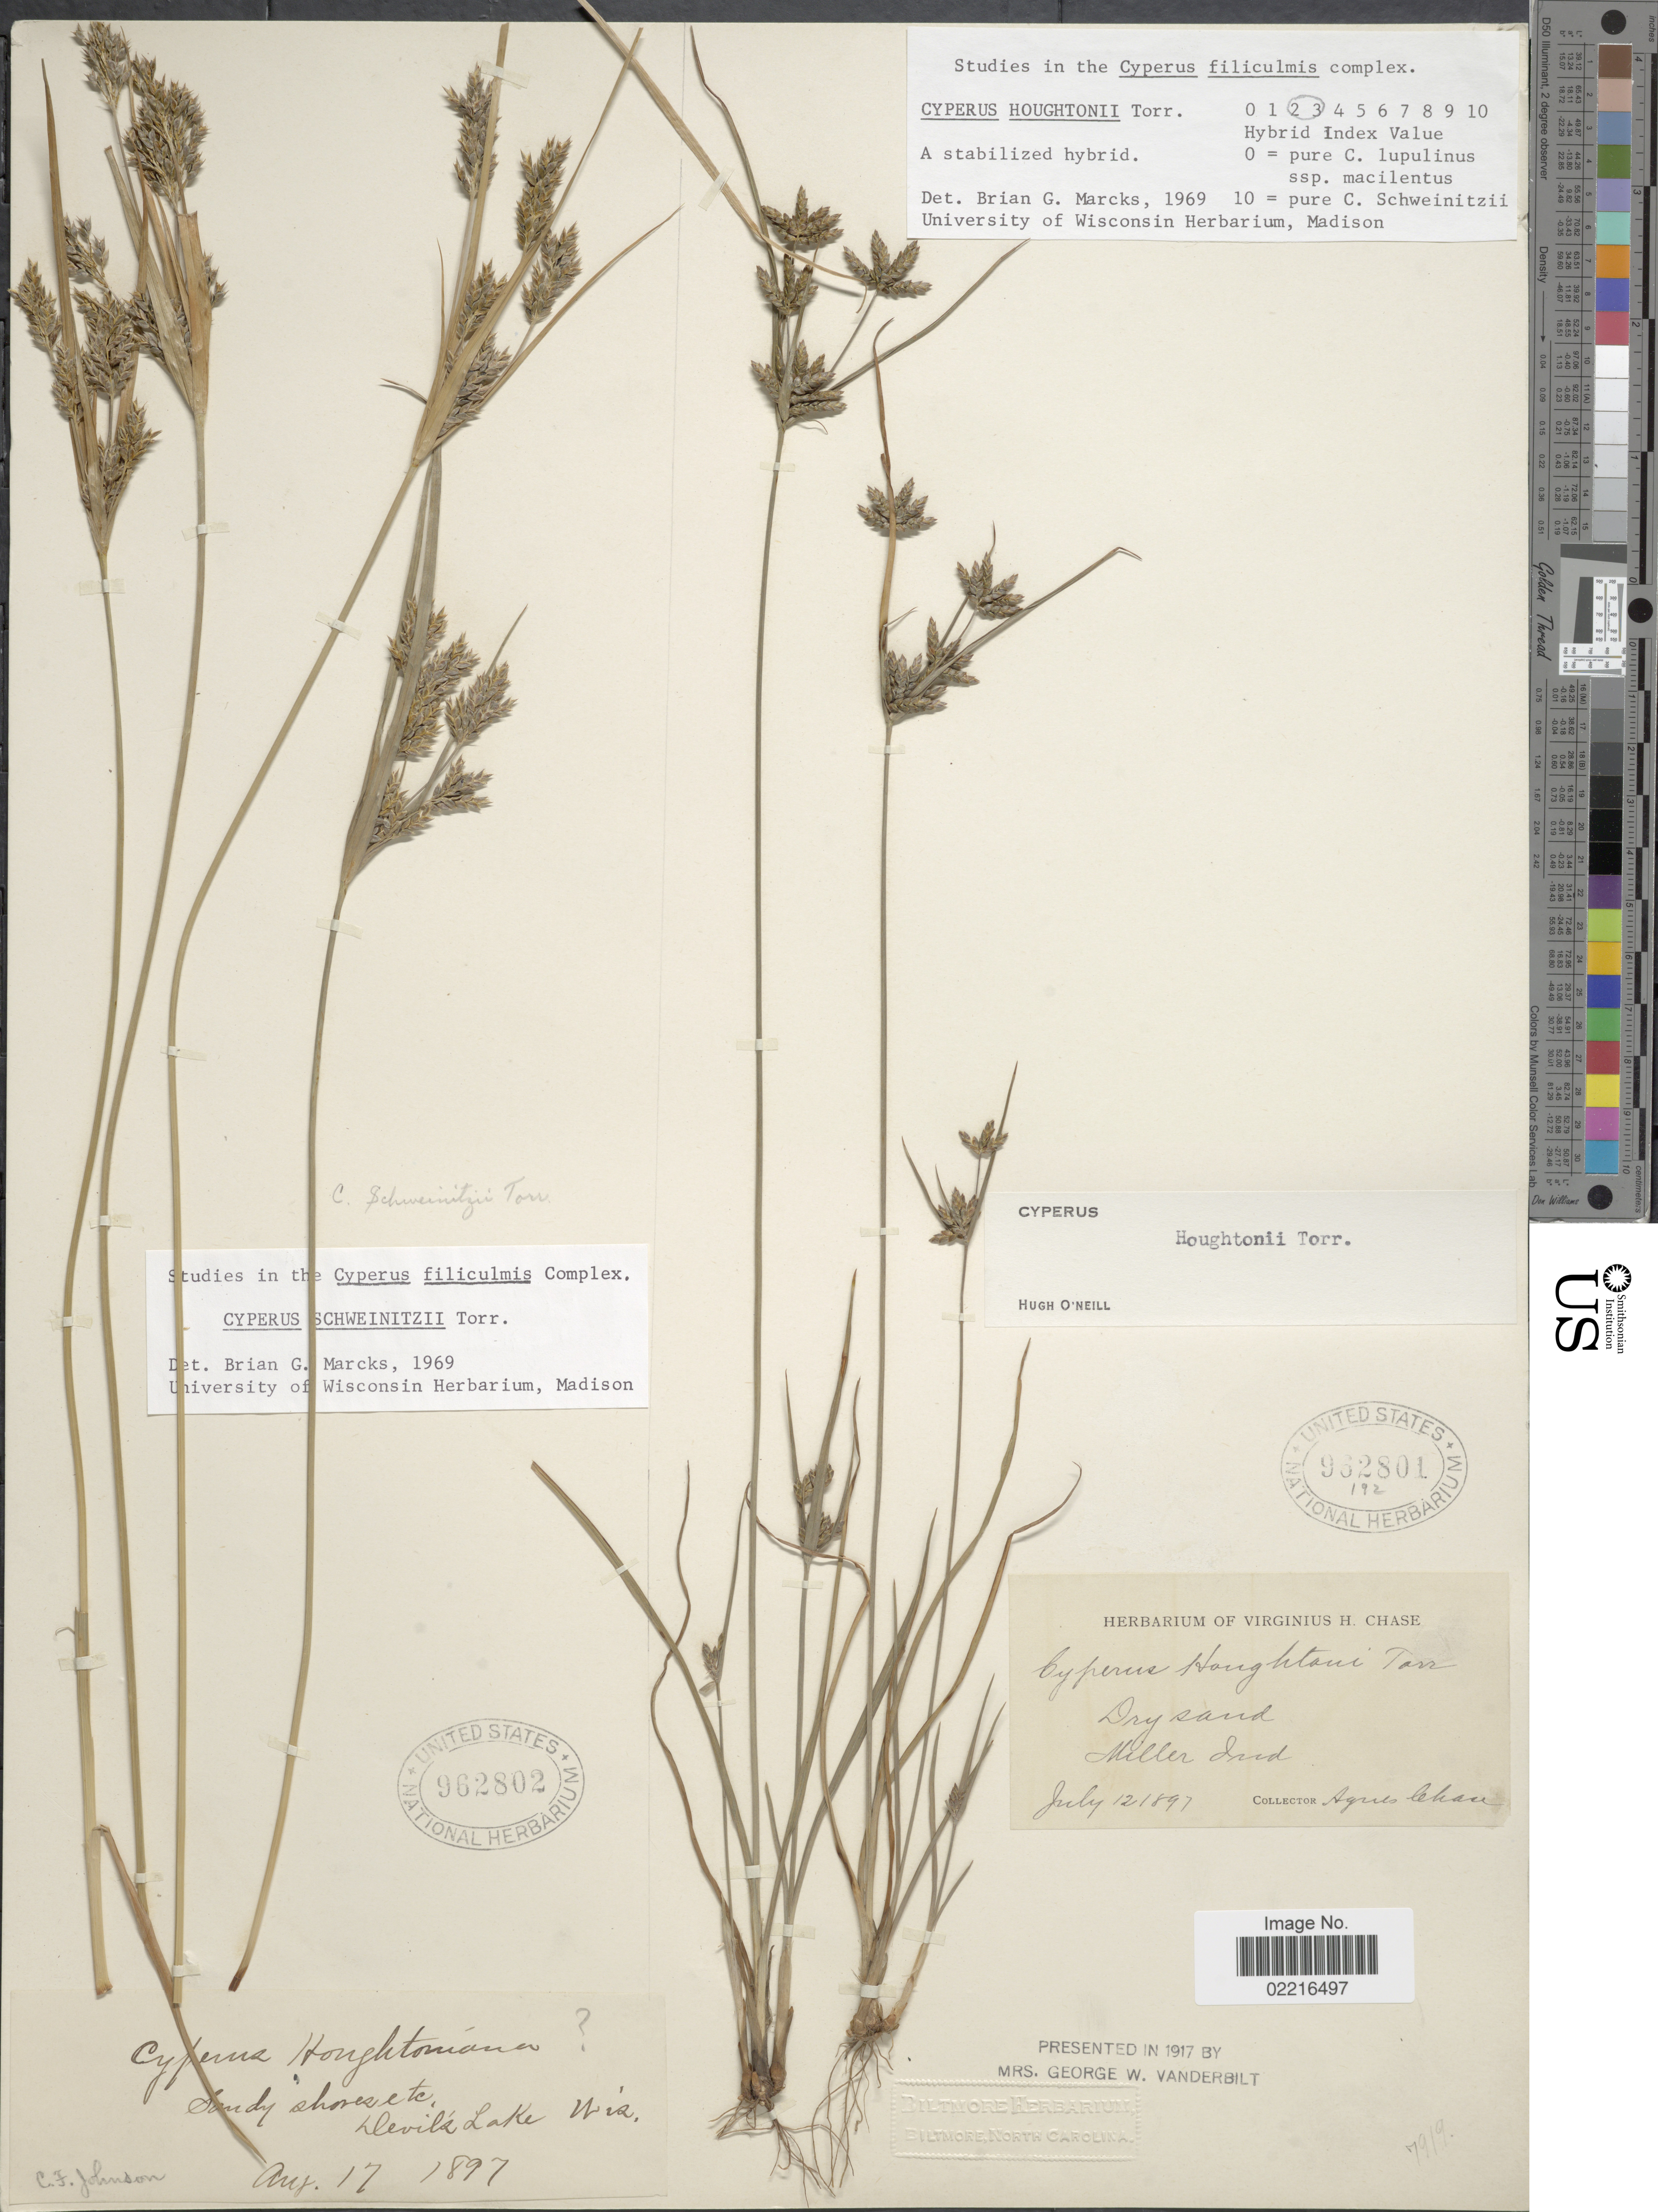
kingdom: Plantae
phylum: Tracheophyta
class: Liliopsida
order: Poales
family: Cyperaceae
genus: Cyperus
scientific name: Cyperus houghtonii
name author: Torr.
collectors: A. Chase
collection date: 1897-07-12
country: United States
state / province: Indiana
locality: Miller, Ind.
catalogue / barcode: US 962801-2